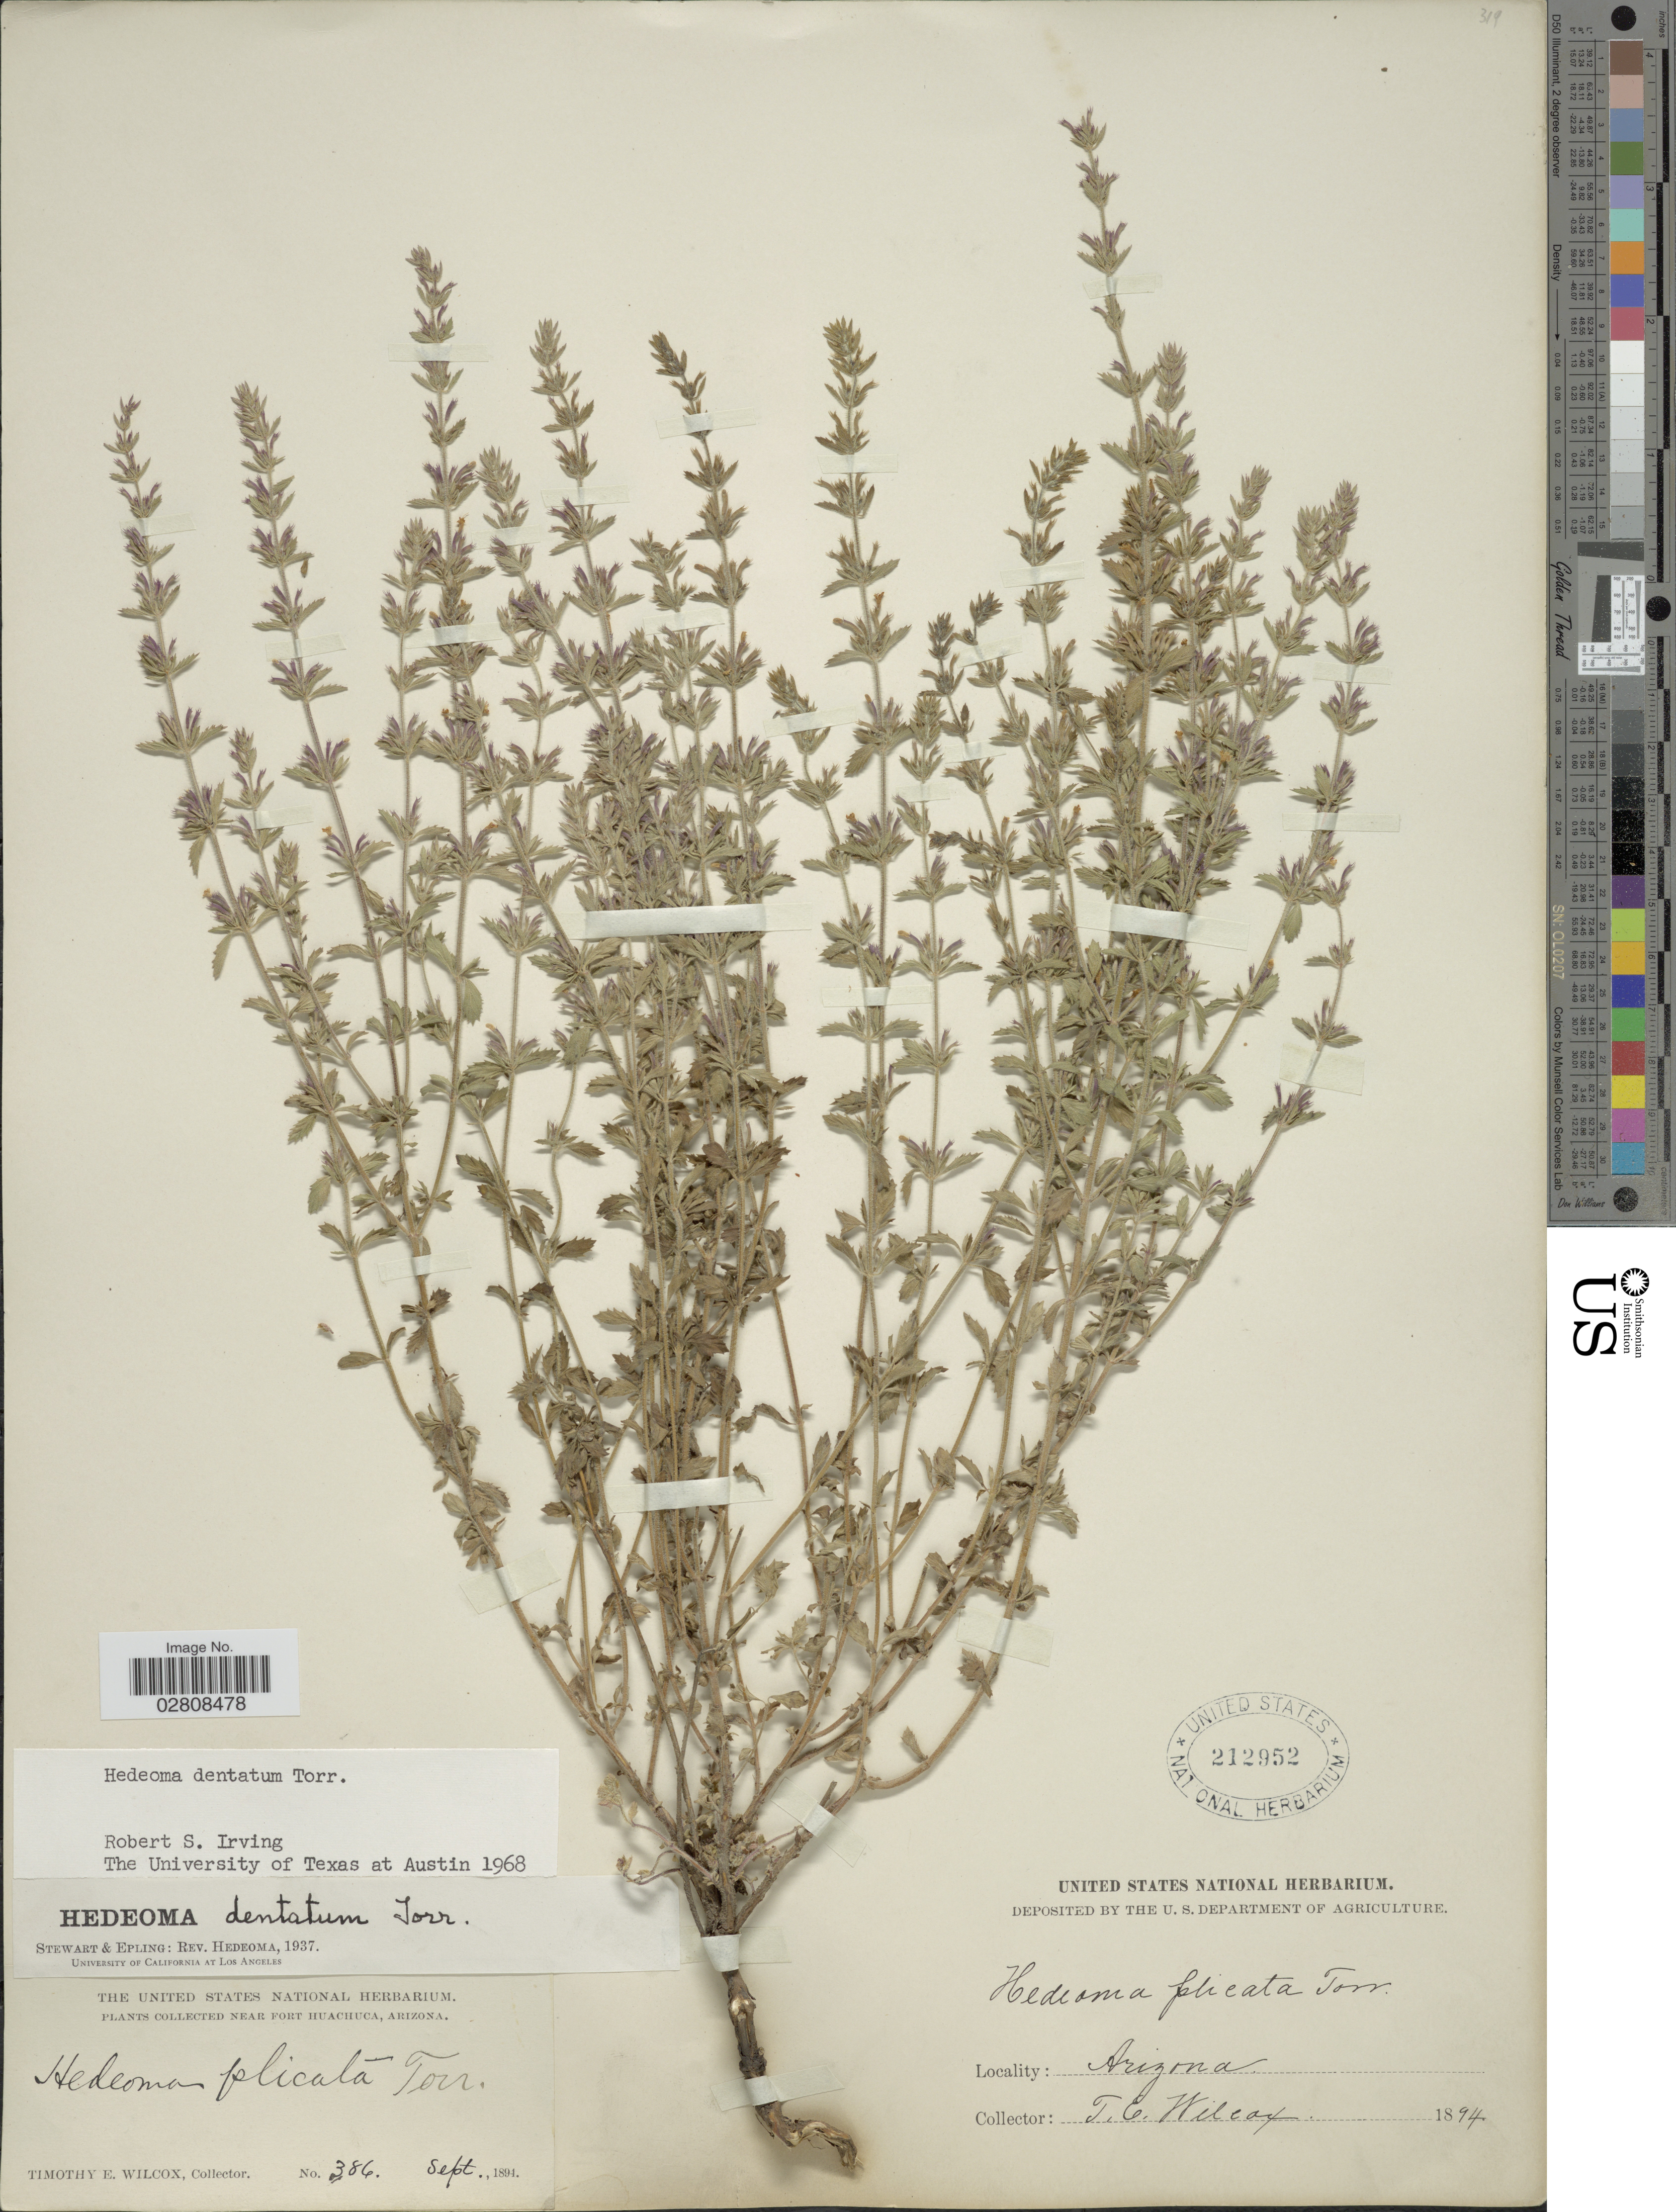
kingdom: Plantae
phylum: Tracheophyta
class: Magnoliopsida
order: Lamiales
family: Lamiaceae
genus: Hedeoma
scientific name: Hedeoma dentata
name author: Torr.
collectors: T. E. Wilcox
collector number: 386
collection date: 1894-09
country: United States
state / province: Arizona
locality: Near Fort Huachuca.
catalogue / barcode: US 212952